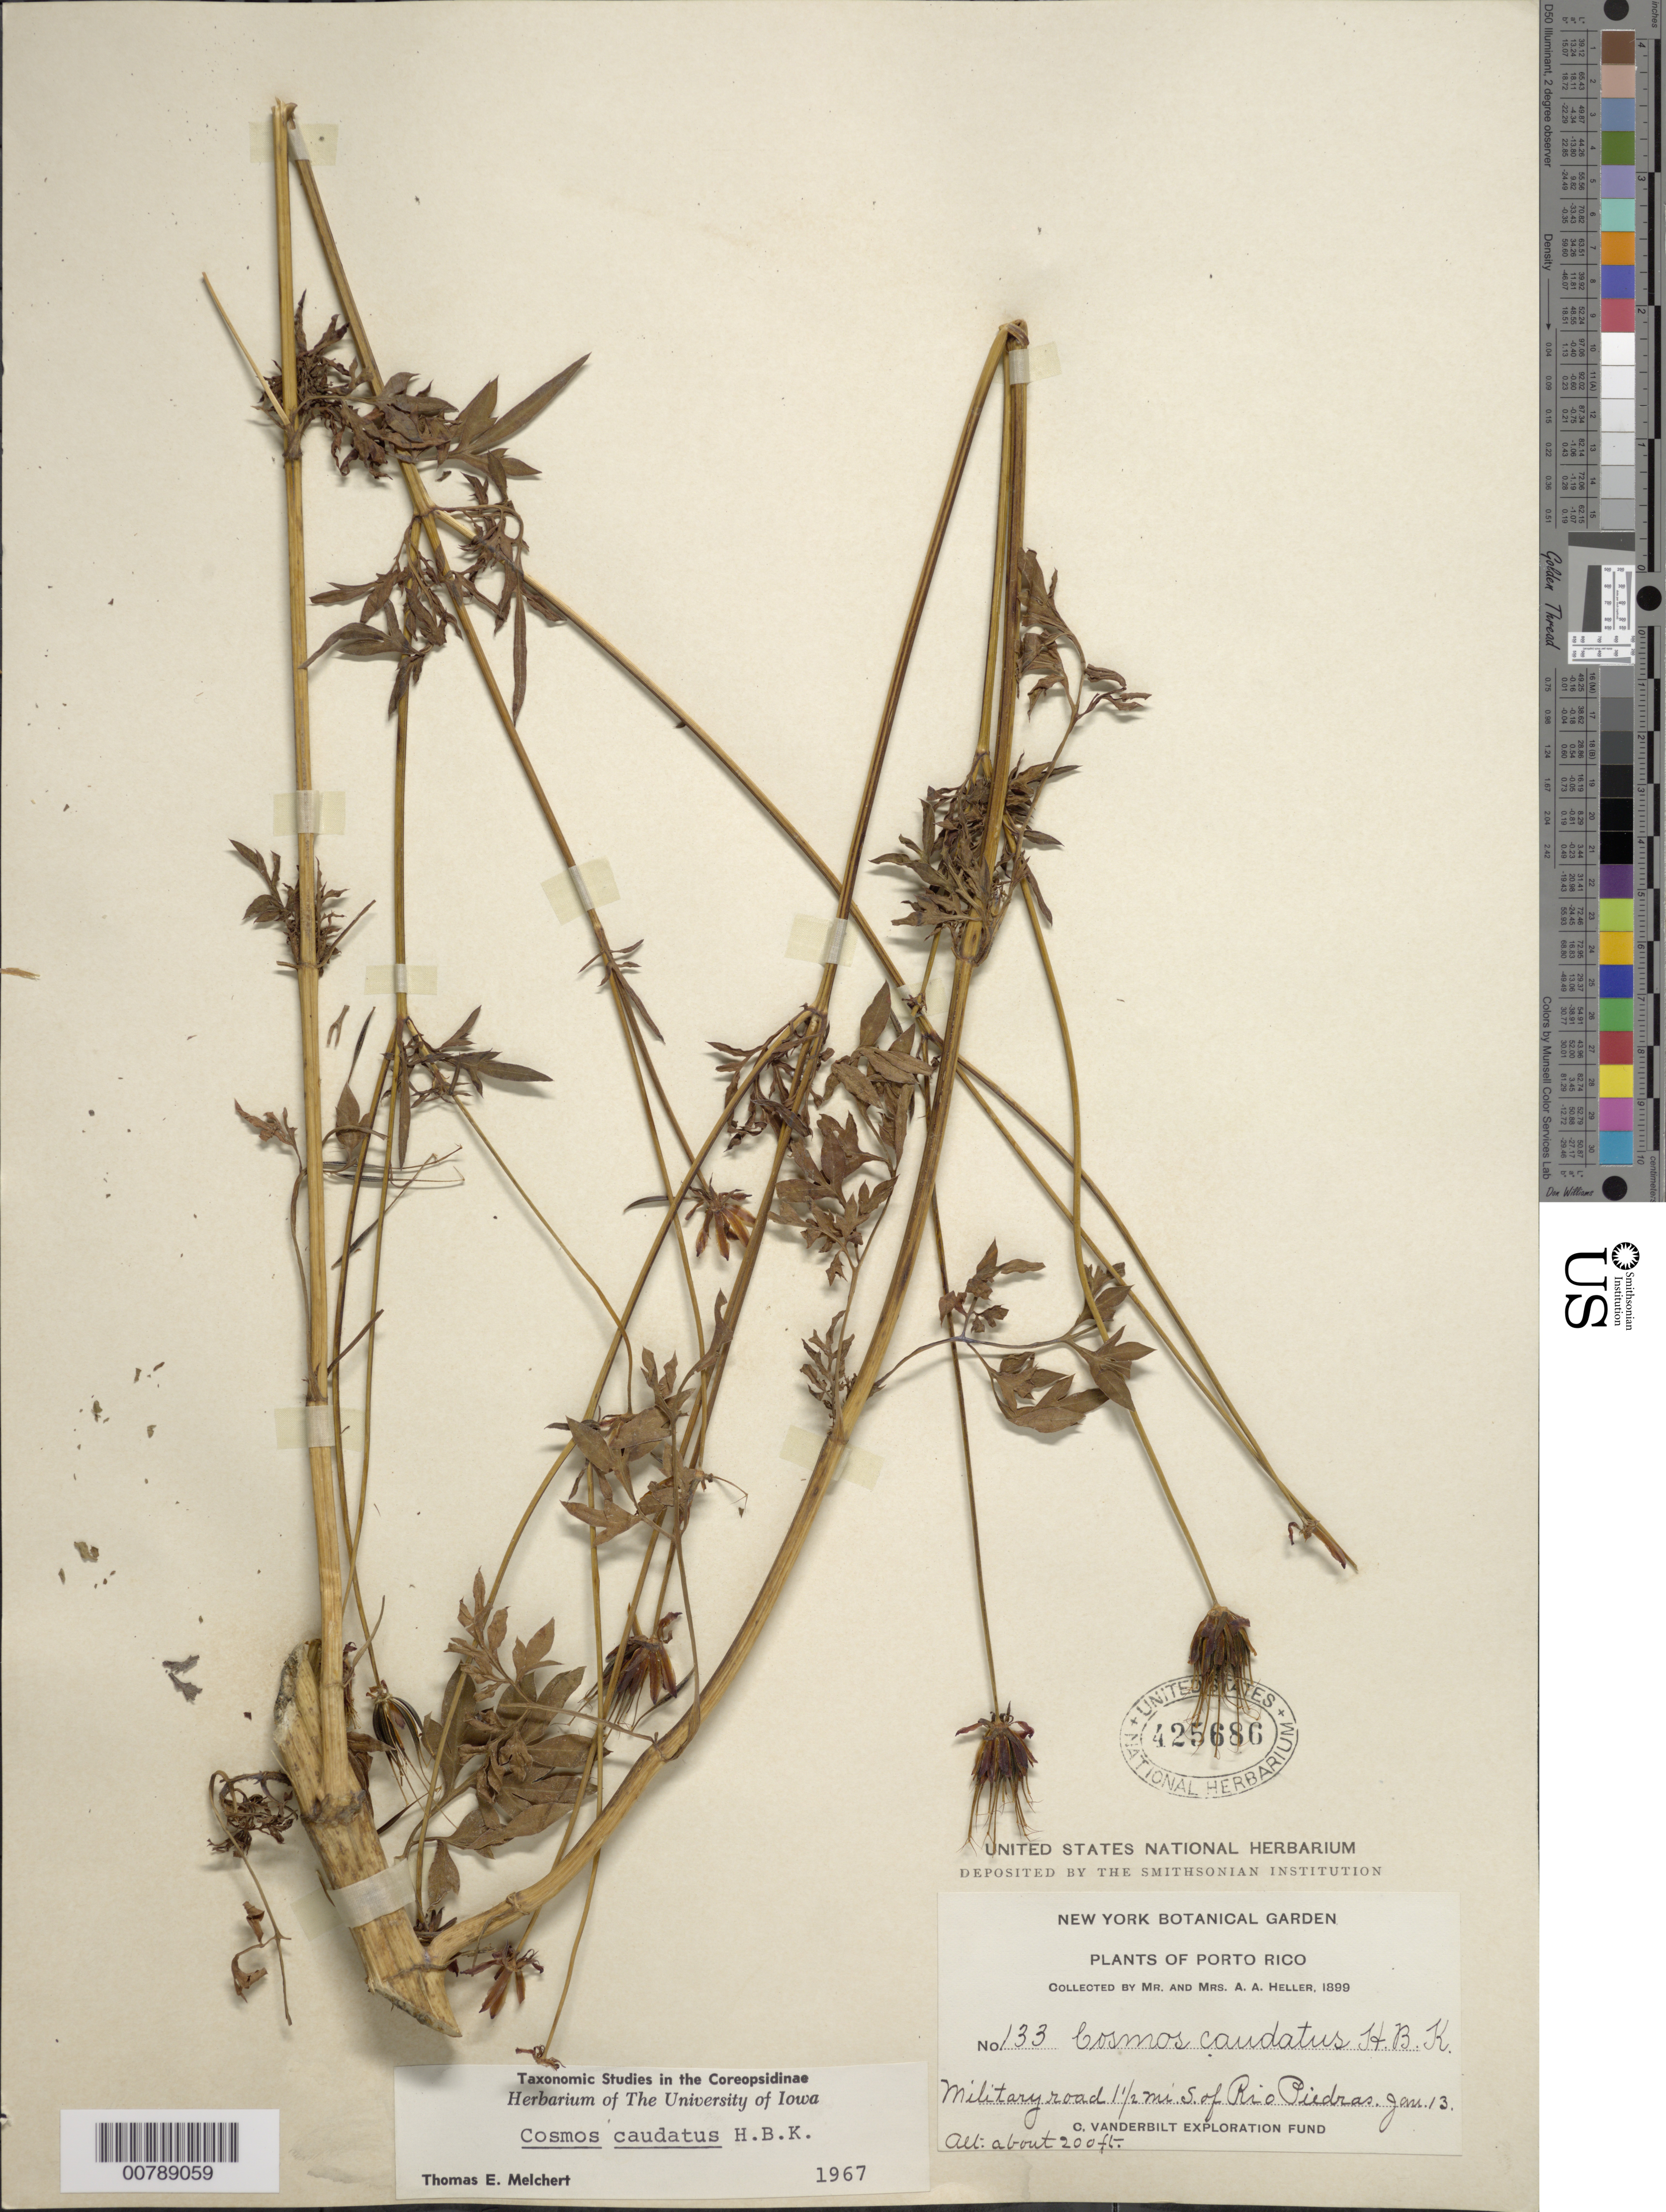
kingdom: Plantae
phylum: Tracheophyta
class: Magnoliopsida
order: Asterales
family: Asteraceae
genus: Cosmos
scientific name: Cosmos caudatus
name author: Kunth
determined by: Melchert, T. E.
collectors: A. A. Heller & E. G. Heller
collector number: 133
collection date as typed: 13 Jan 1899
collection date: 1899-01-13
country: Puerto Rico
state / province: San Juan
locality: Military road 1.5 mi S of Río Piedras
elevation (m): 61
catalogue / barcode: US 425686